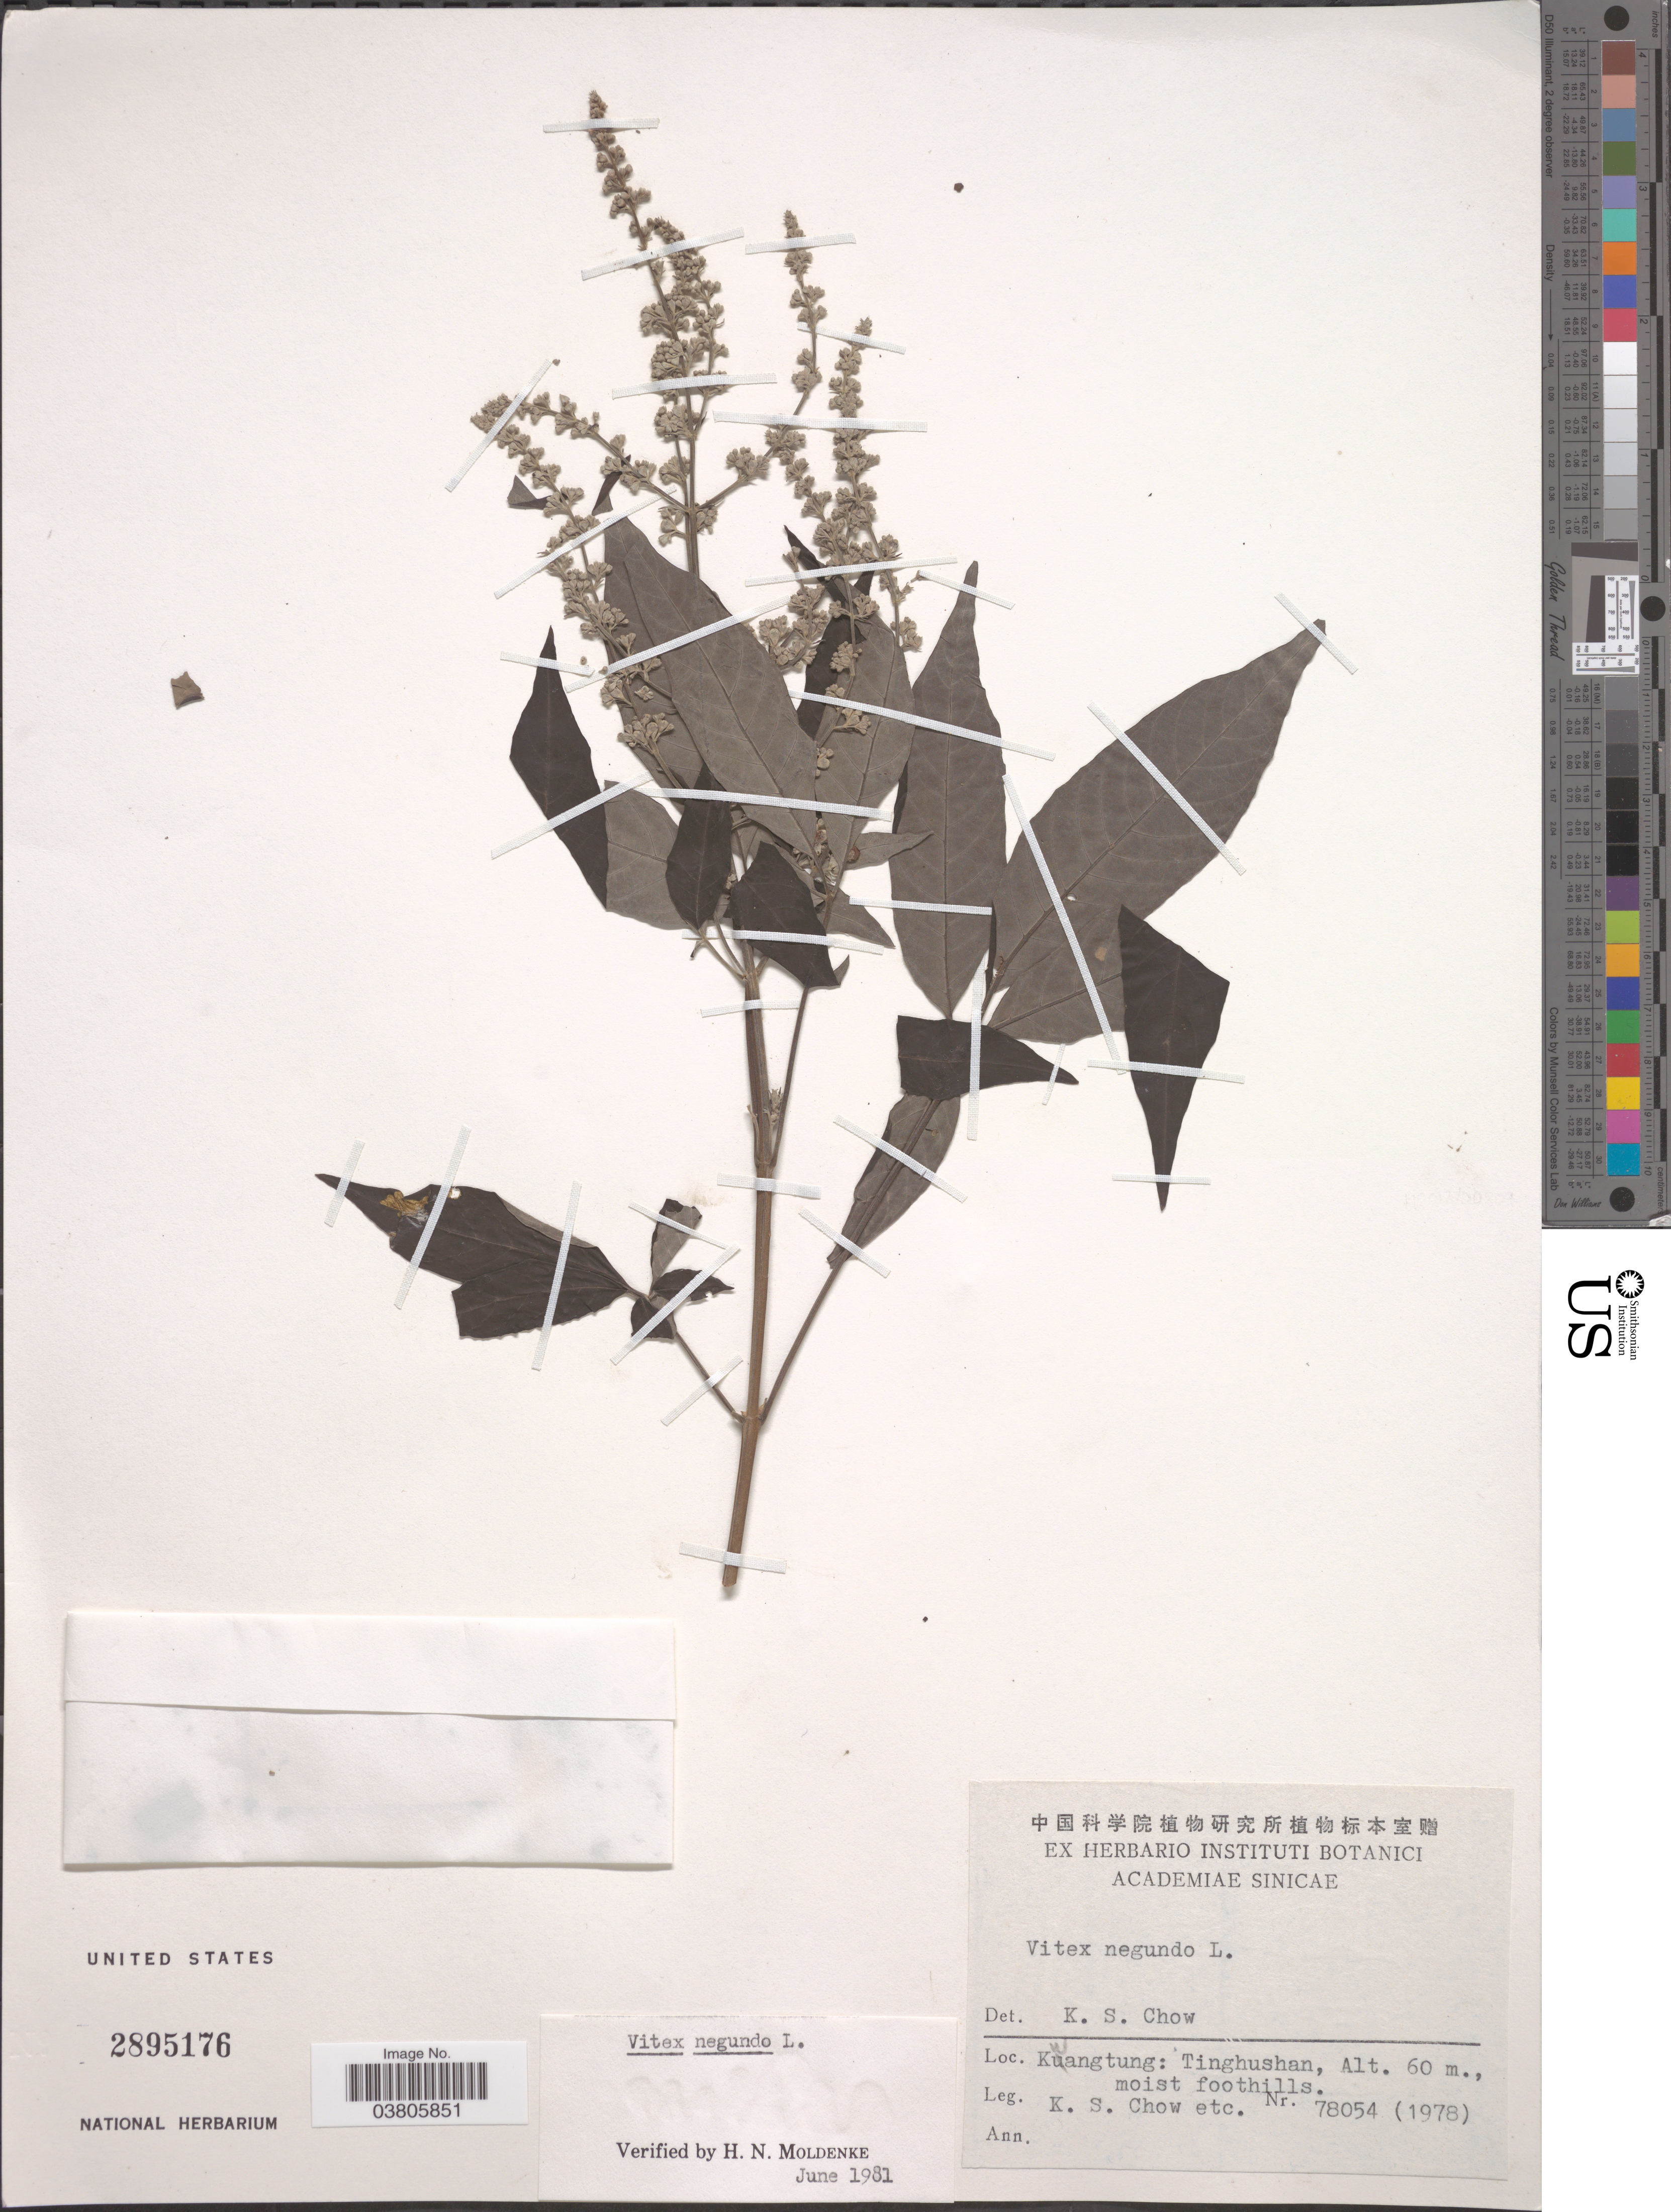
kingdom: Plantae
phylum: Tracheophyta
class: Magnoliopsida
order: Lamiales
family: Lamiaceae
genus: Vitex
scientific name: Vitex negundo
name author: L.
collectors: K. S. Chow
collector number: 78054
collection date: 1978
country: China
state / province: Guangdong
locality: Kwangtung: Tinghushan.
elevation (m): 60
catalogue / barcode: US 2895176